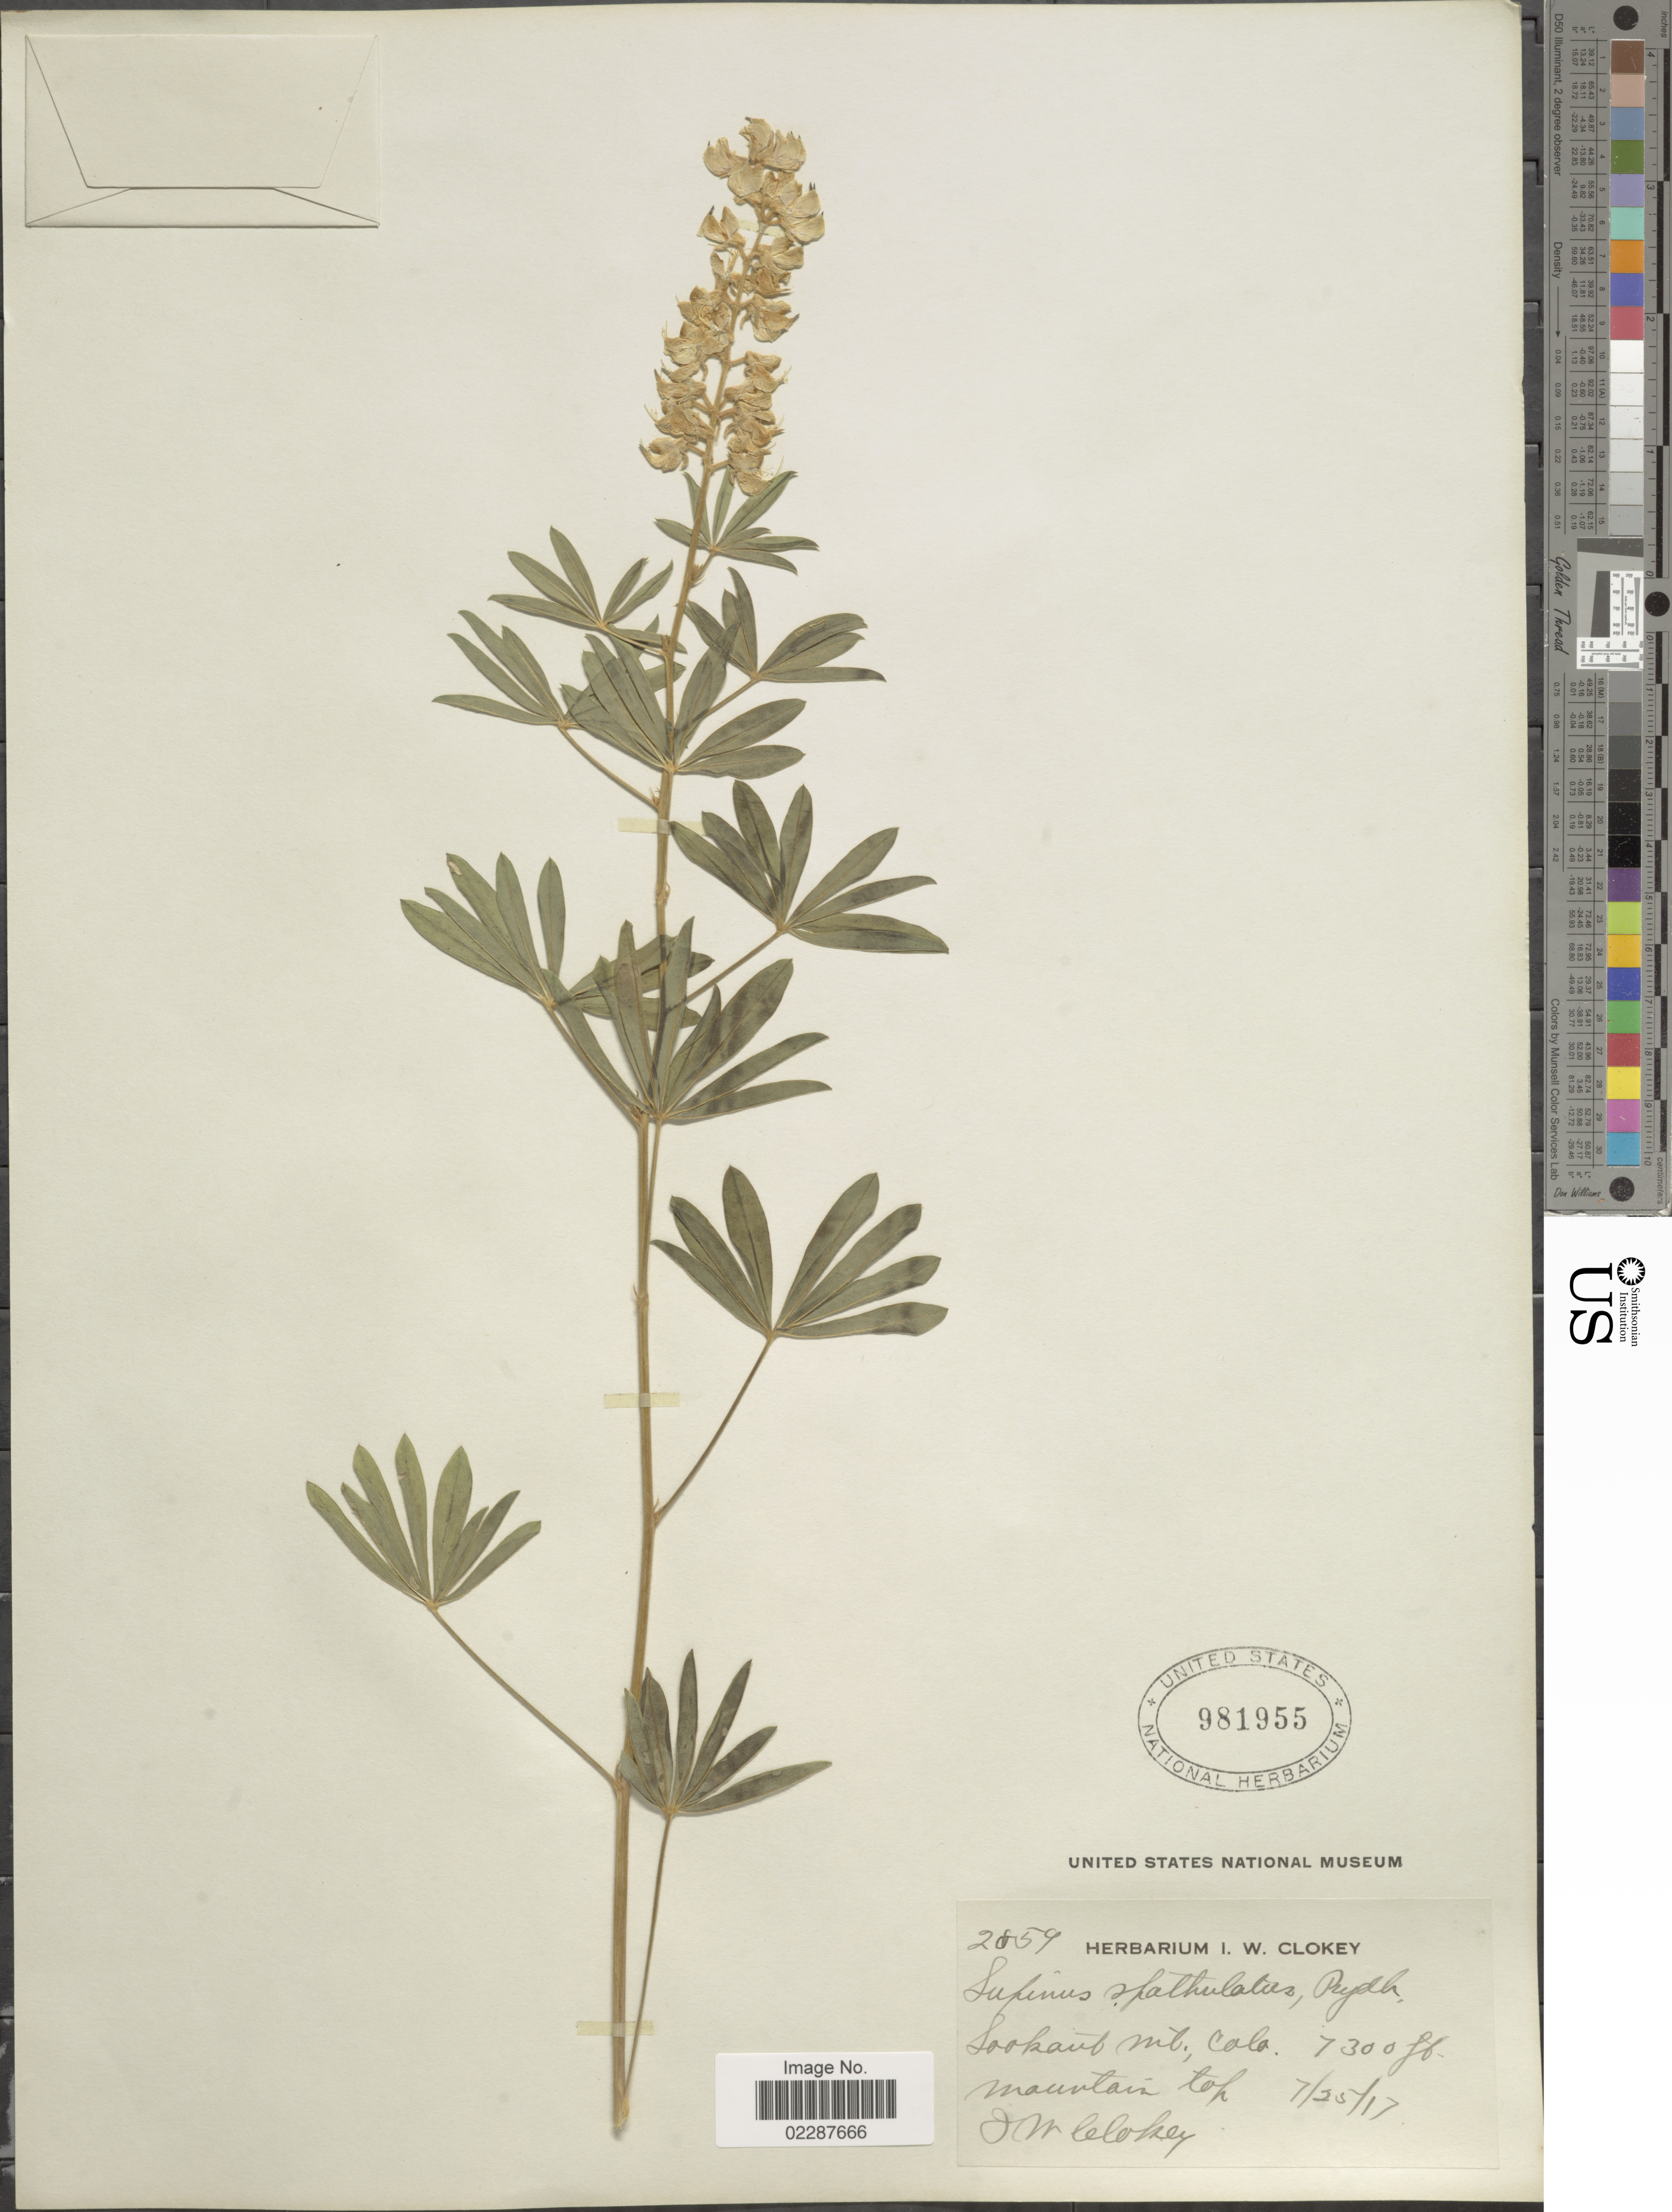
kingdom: Plantae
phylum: Tracheophyta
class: Magnoliopsida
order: Fabales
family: Fabaceae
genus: Lupinus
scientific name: Lupinus spathulatus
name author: Rydb.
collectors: I. W. Clokey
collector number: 2859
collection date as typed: Transcribed d/m/y: 25/7/17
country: United States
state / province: Colorado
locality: Sookant Mt., Colo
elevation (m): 2225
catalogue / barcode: US 981955